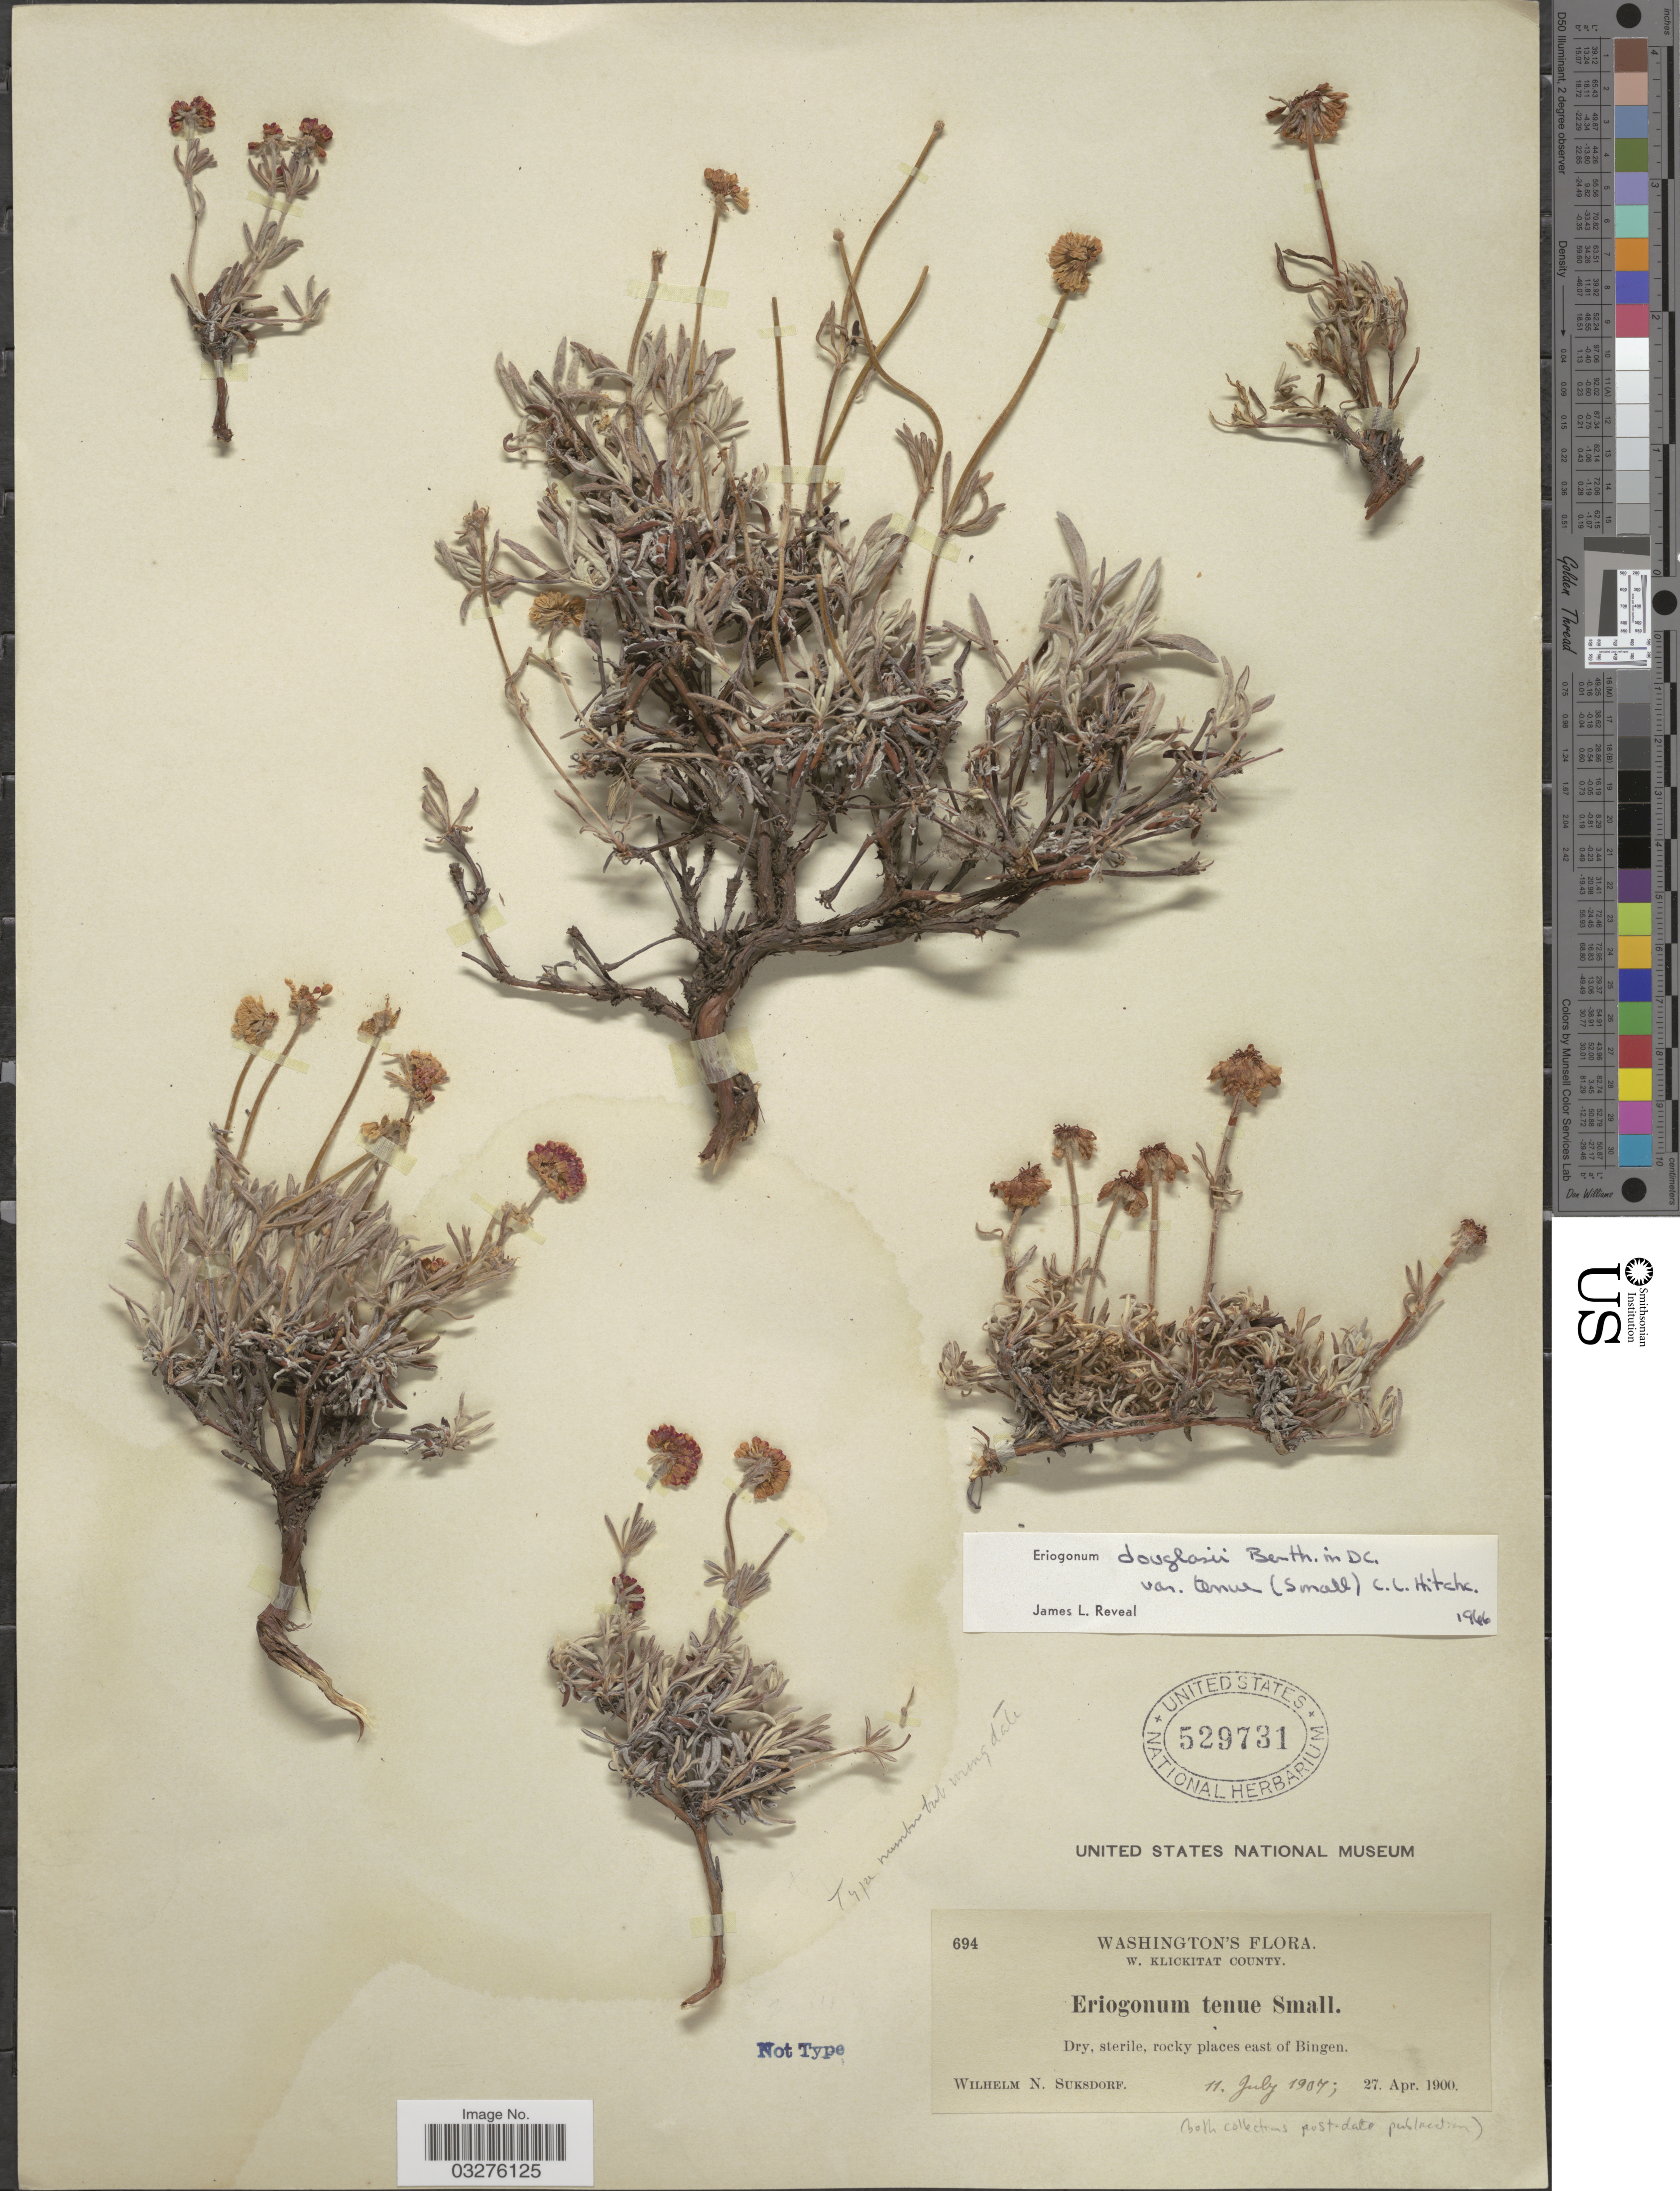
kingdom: Plantae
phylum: Tracheophyta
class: Magnoliopsida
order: Caryophyllales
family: Polygonaceae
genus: Eriogonum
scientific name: Eriogonum douglasii var. tenue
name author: (Small) C.L. Hitchc.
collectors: W. N. Suksdorf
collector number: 694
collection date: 1900-04-27/1907-07-11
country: United States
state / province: Washington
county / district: Klickitat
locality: W. Klickitat County. Dry, sterile, rocky places east of Bingen.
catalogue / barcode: US 529731